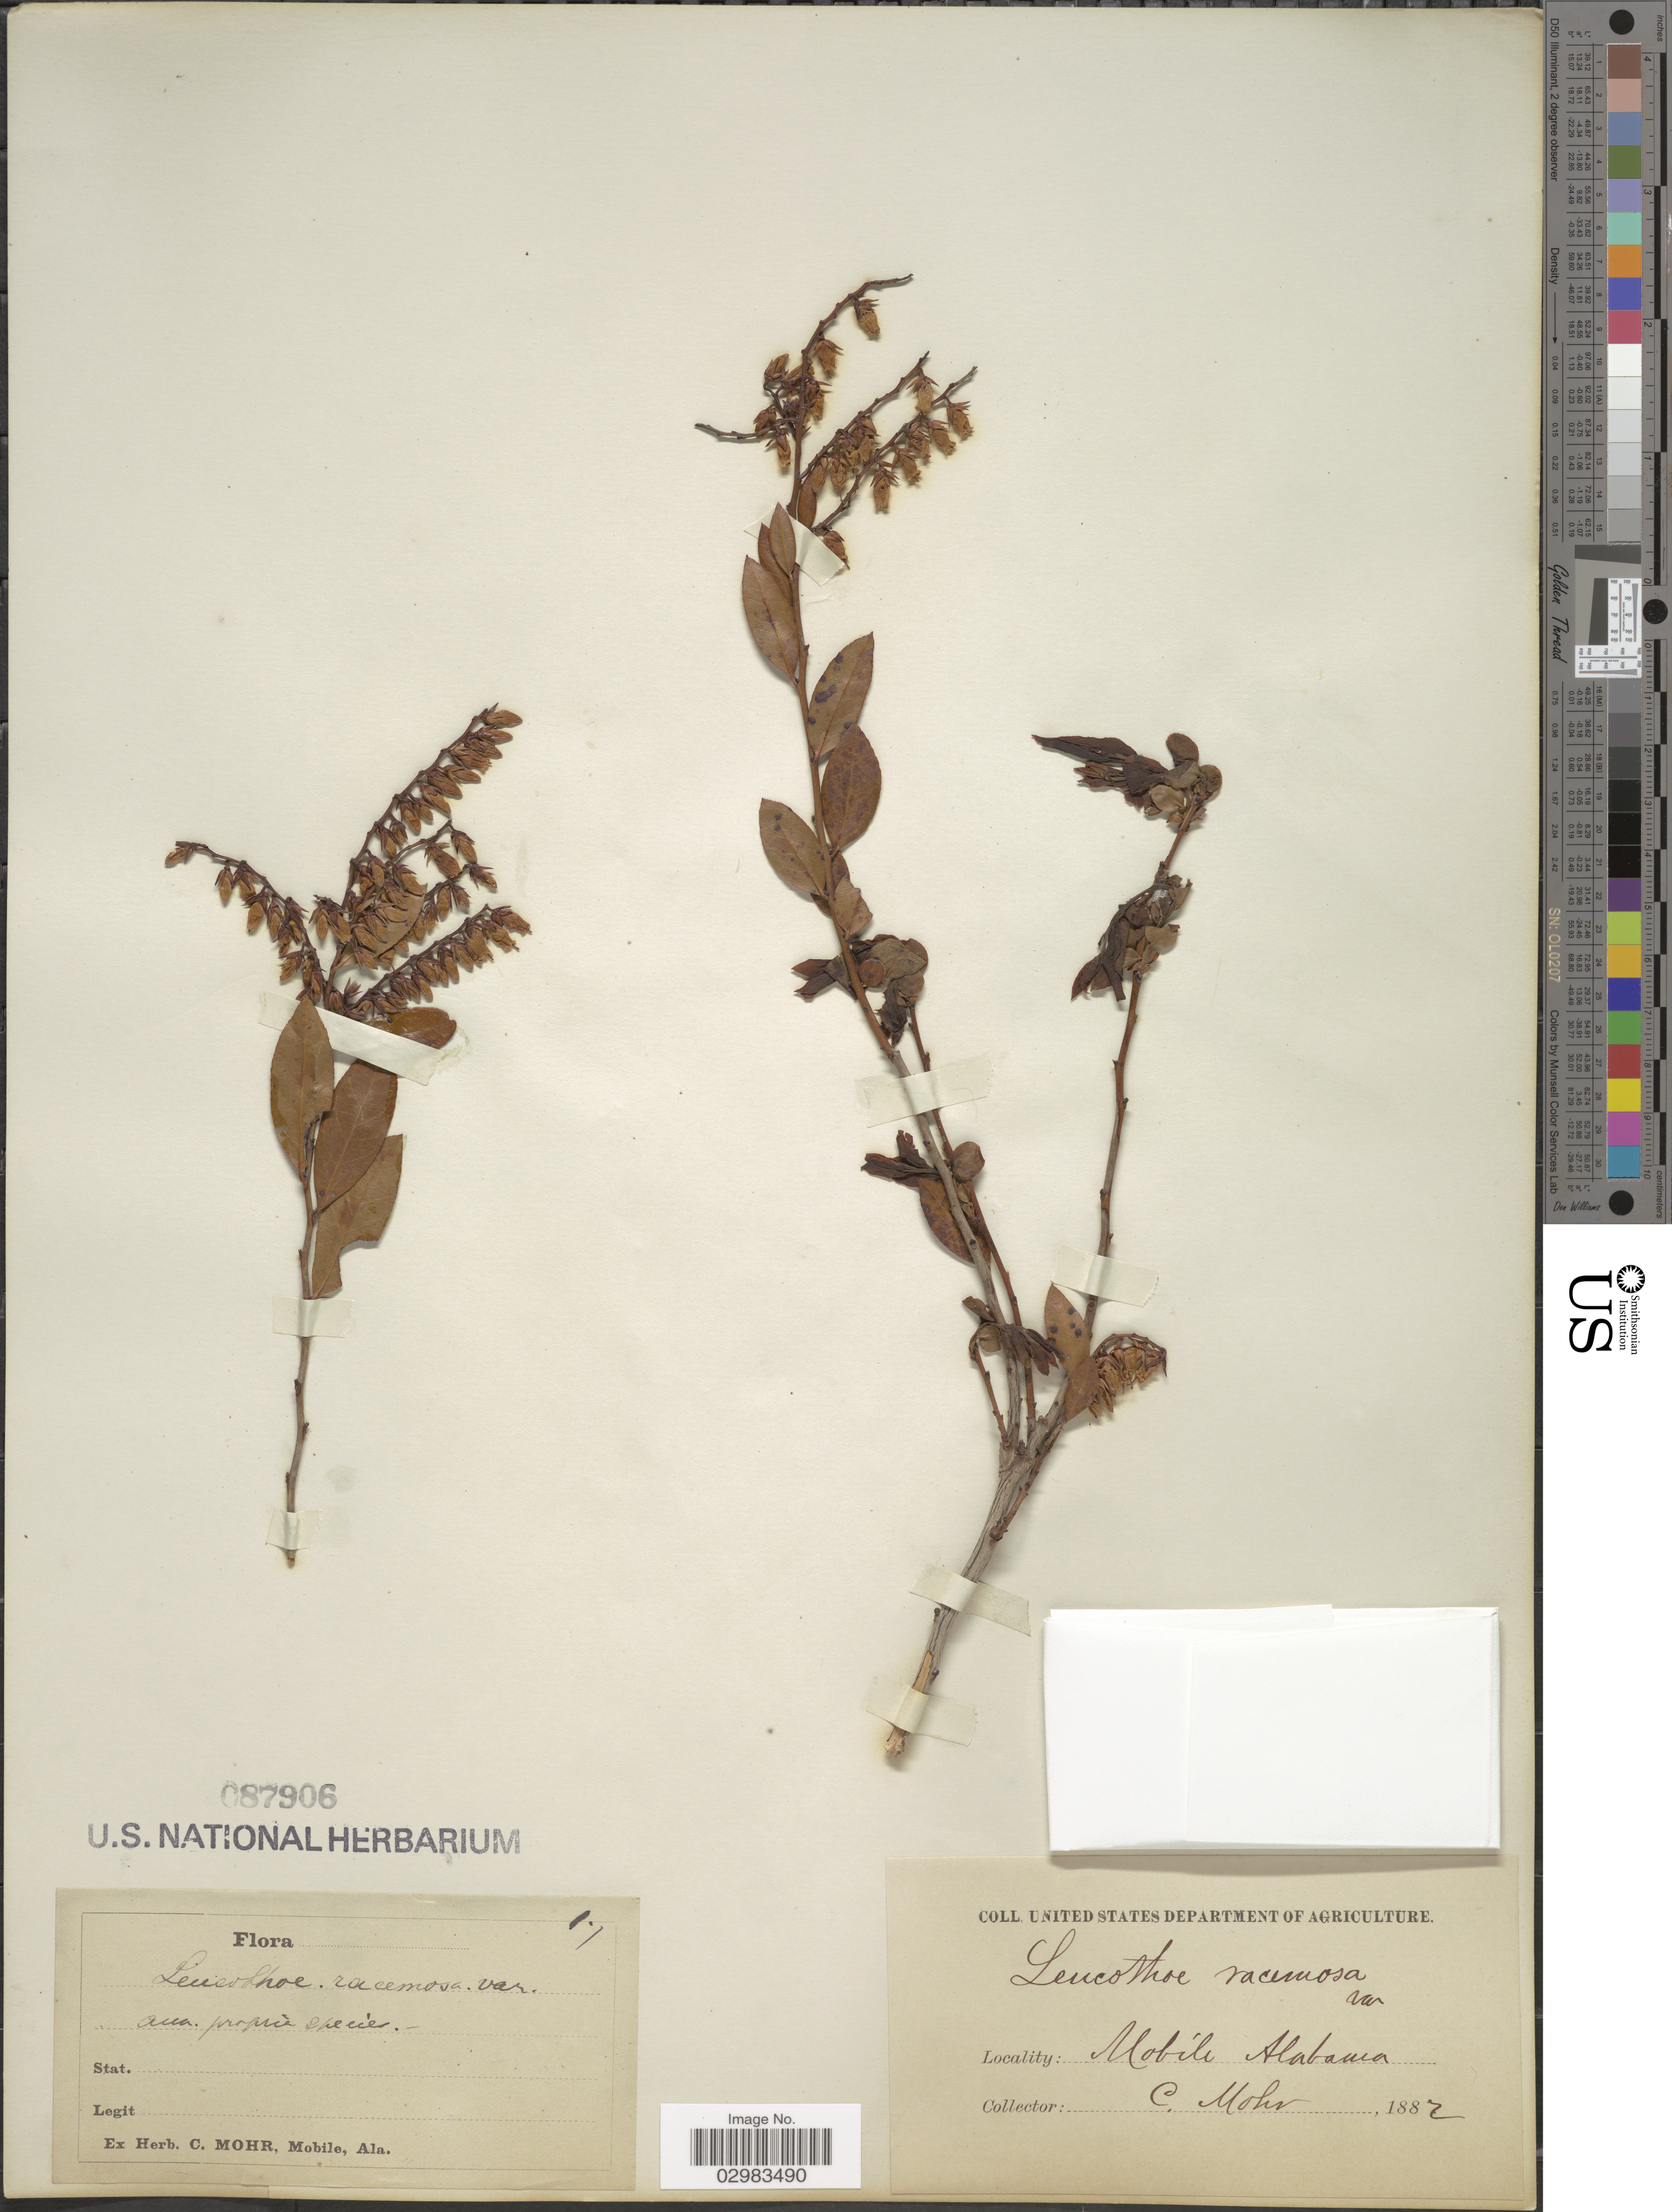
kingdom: Plantae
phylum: Tracheophyta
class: Magnoliopsida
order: Ericales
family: Ericaceae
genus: Leucothoe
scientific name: Leucothoë sp.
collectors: C. T. Mohr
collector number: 17*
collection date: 1882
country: United States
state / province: Alabama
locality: Mobile.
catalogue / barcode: US 87906